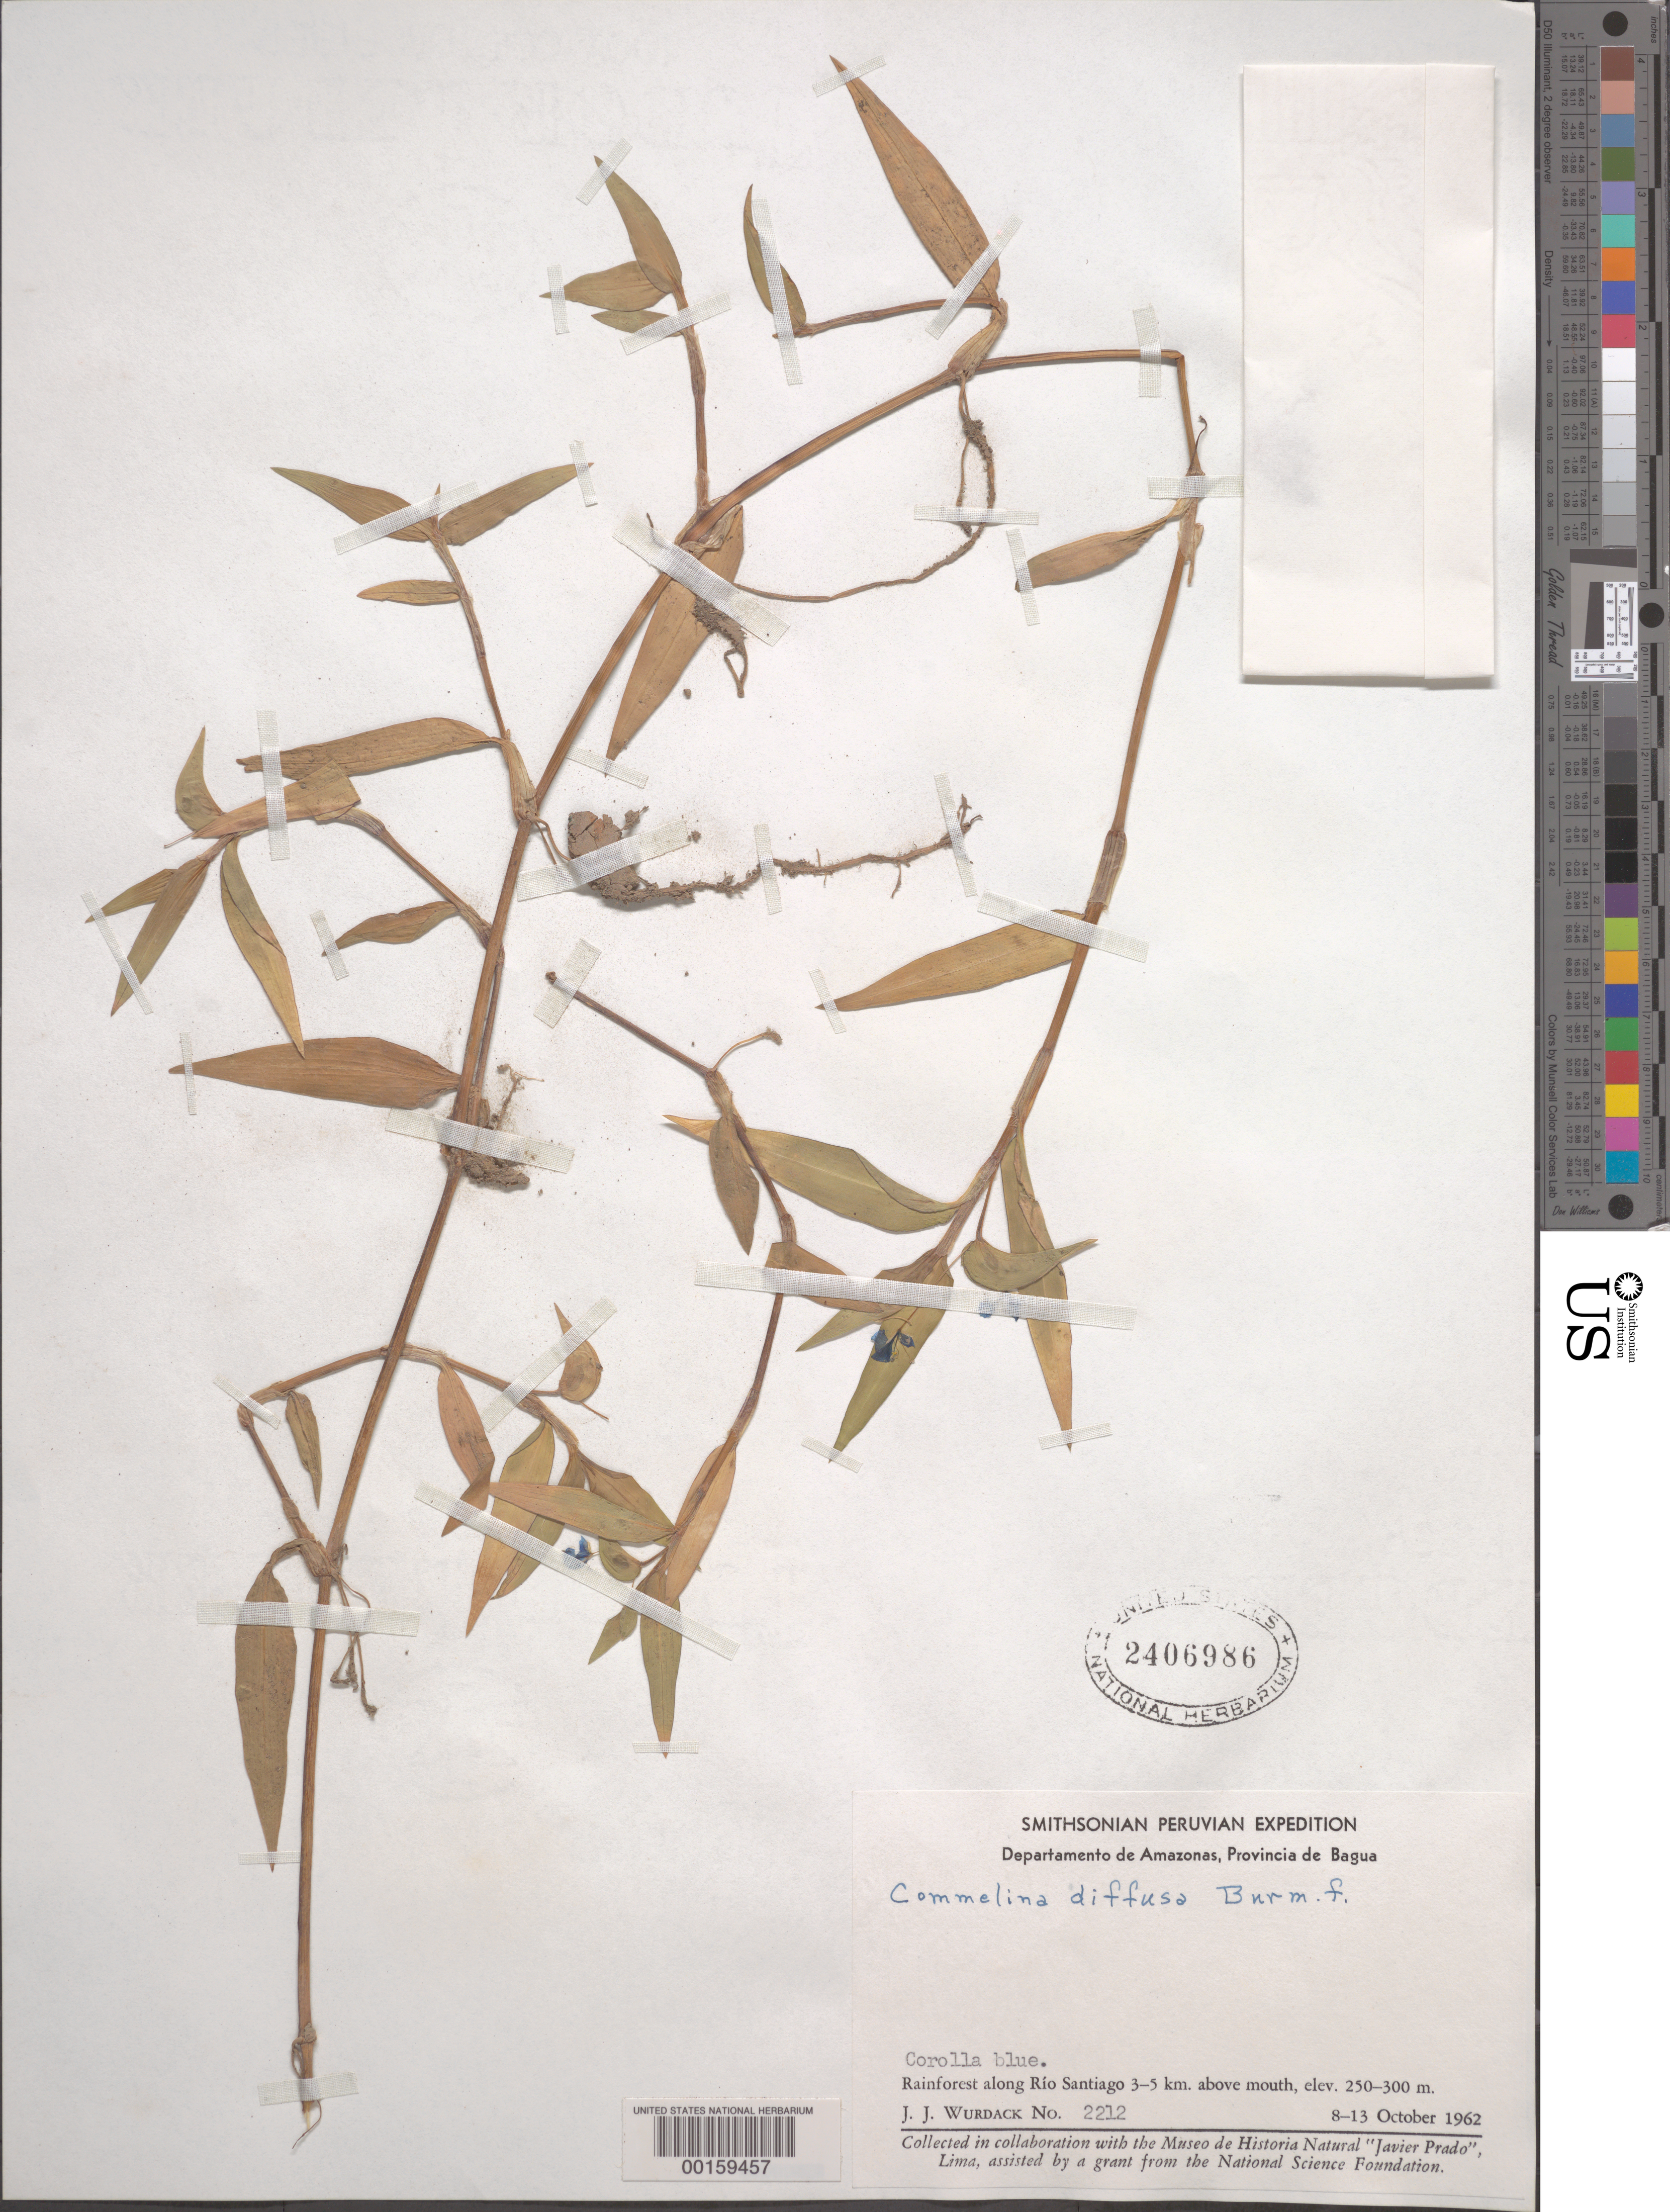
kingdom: Plantae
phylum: Tracheophyta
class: Liliopsida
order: Commelinales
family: Commelinaceae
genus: Commelina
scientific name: Commelina diffusa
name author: Burm. f.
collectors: J. J. Wurdack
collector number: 2212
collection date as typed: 08 Oct 1962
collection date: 1962-10-08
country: Peru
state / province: Amazonas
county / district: Bagua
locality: Río Santiago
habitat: Rainforest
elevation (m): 250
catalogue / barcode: US 2406986